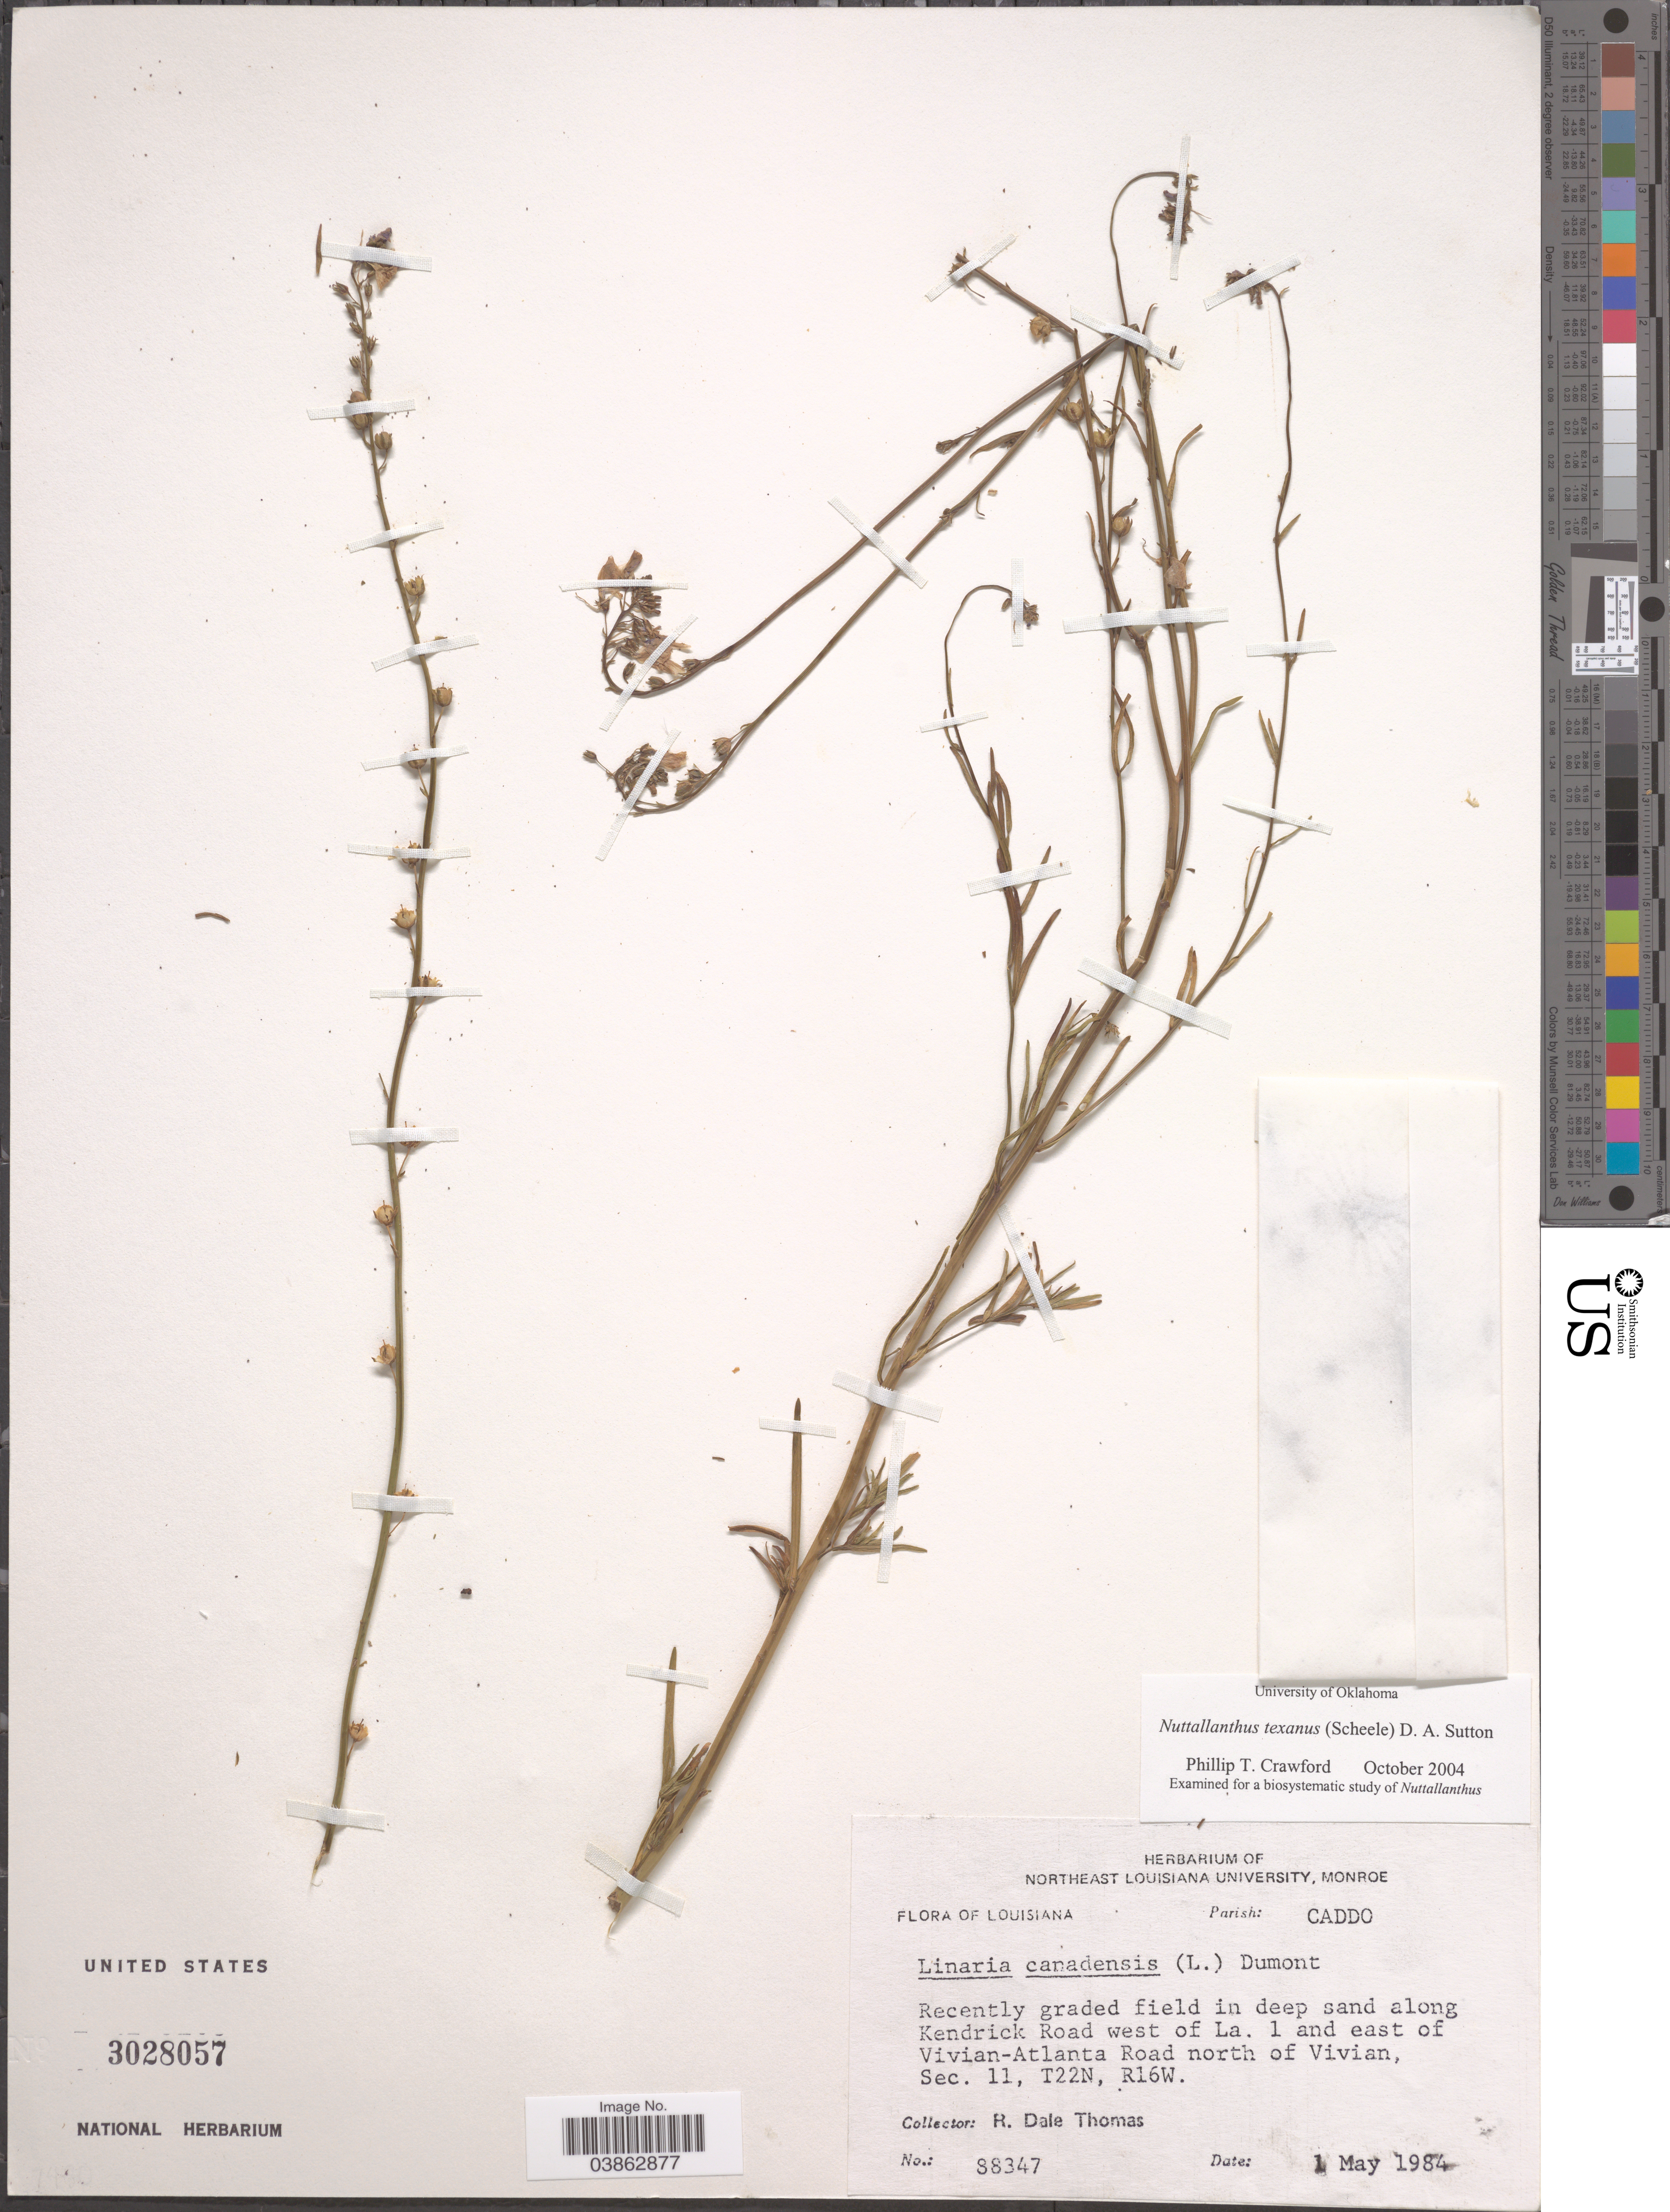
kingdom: Plantae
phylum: Tracheophyta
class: Magnoliopsida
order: Lamiales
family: Plantaginaceae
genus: Linaria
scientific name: Linaria texana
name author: Scheele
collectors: R. Thomas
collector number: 88347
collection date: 1984-05-01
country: United States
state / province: Louisiana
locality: Parish: Caddo. Recently graded field in deep sand along Kendrick Road west of La. 1 and east of Vivian-Atlanta Road north of Vivian, Sec. 11, T22N, R16W.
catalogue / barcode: US 3028057